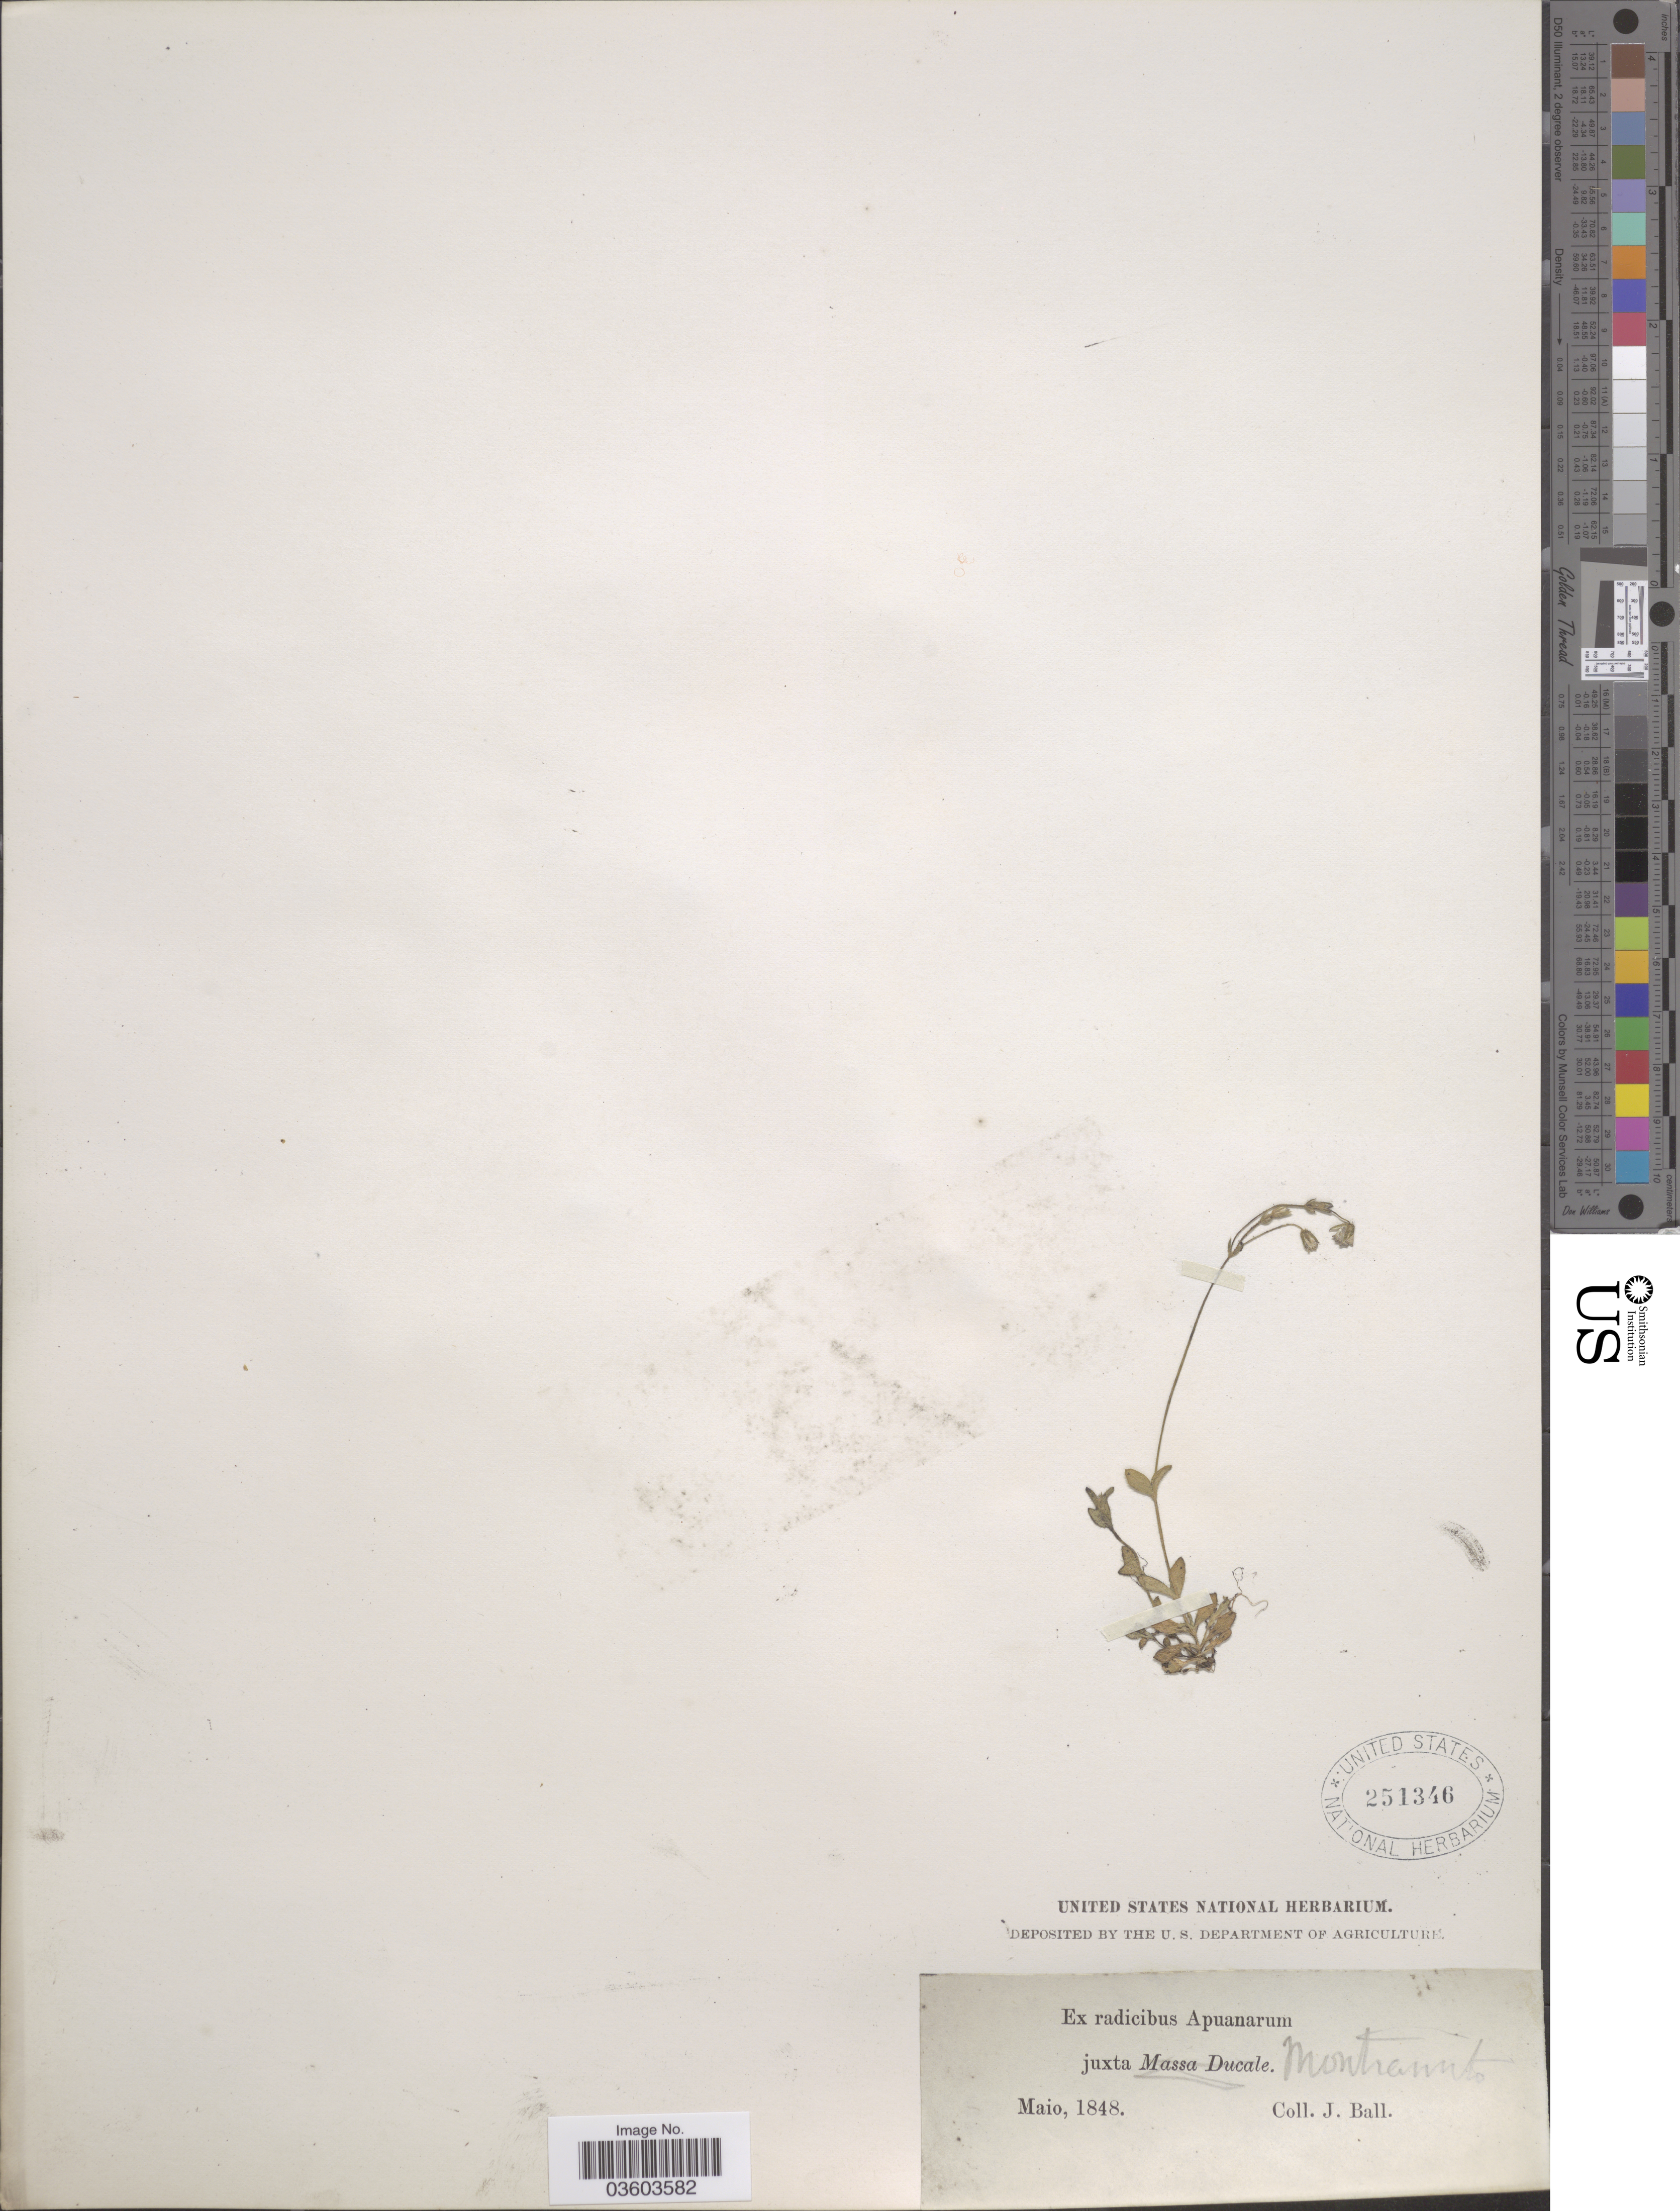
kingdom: Plantae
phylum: Tracheophyta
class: Magnoliopsida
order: Caryophyllales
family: Caryophyllaceae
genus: Cerastium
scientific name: Cerastium sp.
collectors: J. Ball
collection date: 1848-05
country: Italy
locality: Ex radicibus Apuanarum juxta Montramito.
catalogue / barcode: US 251346